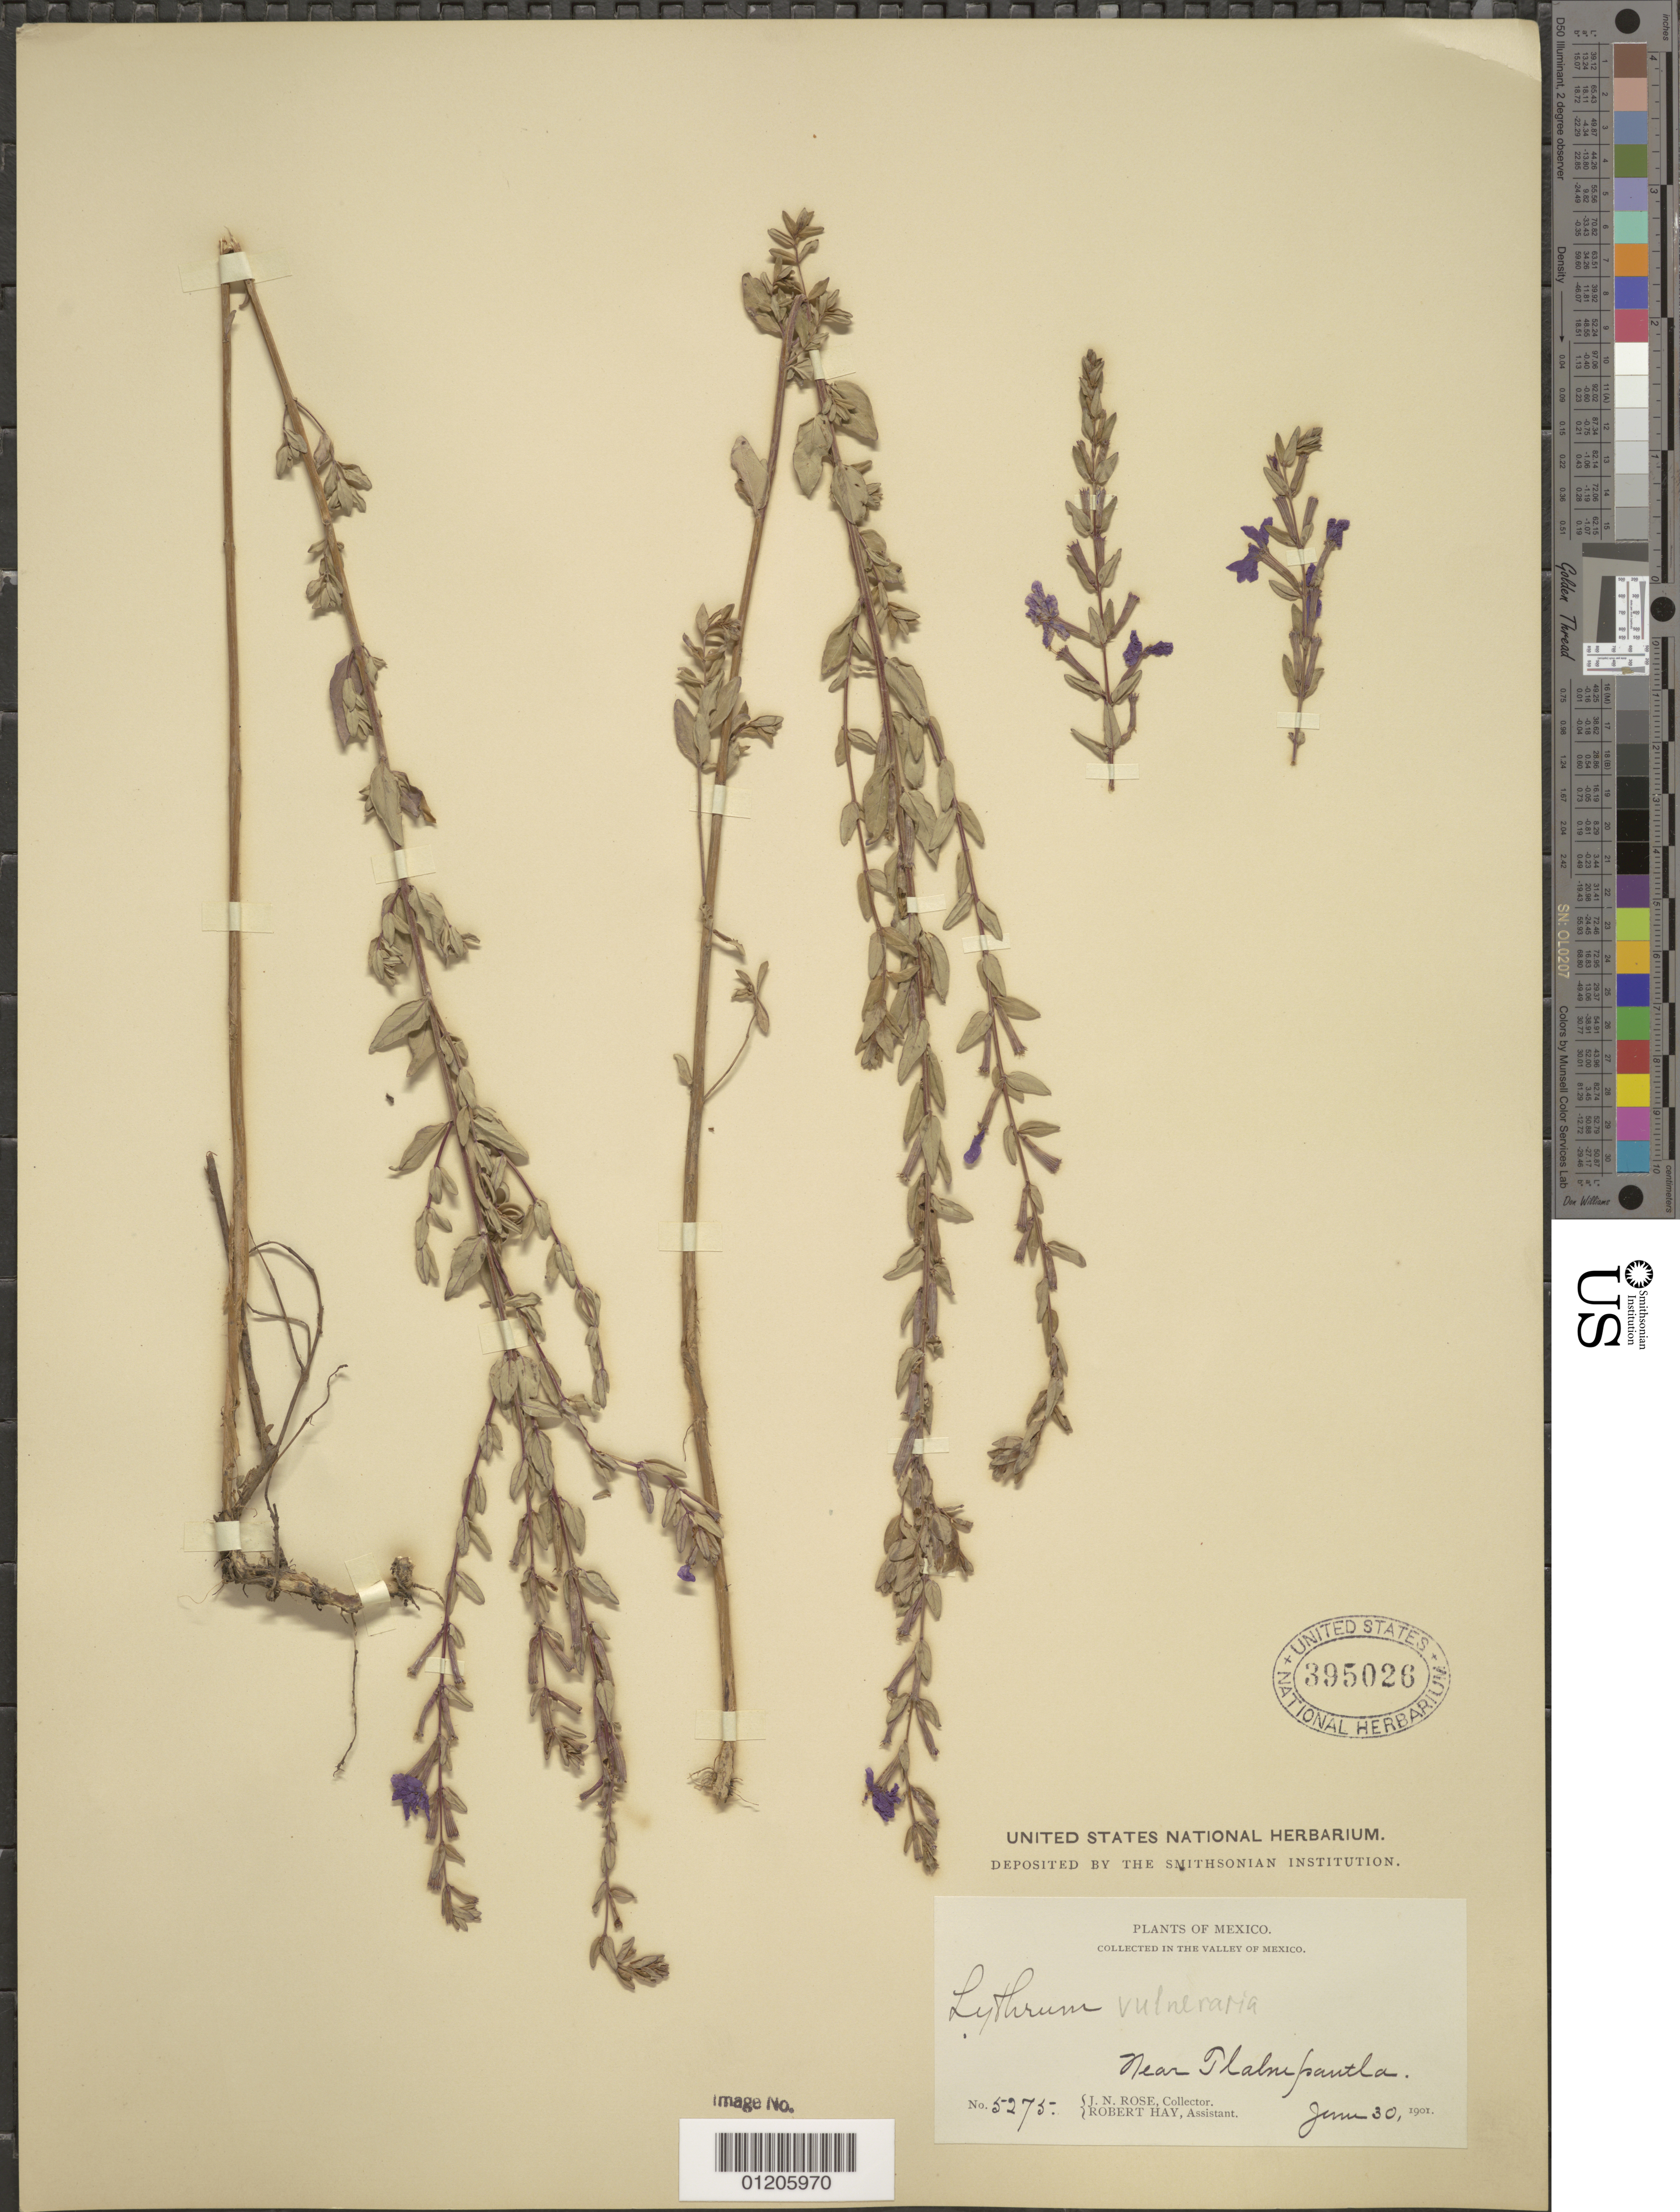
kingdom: Plantae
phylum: Tracheophyta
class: Magnoliopsida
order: Myrtales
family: Lythraceae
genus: Lythrum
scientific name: Lythrum vulneraria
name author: Aiton ex Schrank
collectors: J. N. Rose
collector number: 5275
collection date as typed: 30 Jun 1901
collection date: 1901-06-30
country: Mexico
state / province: México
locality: Near Tlalnepantla, Valley of Mexico.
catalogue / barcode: US 395026